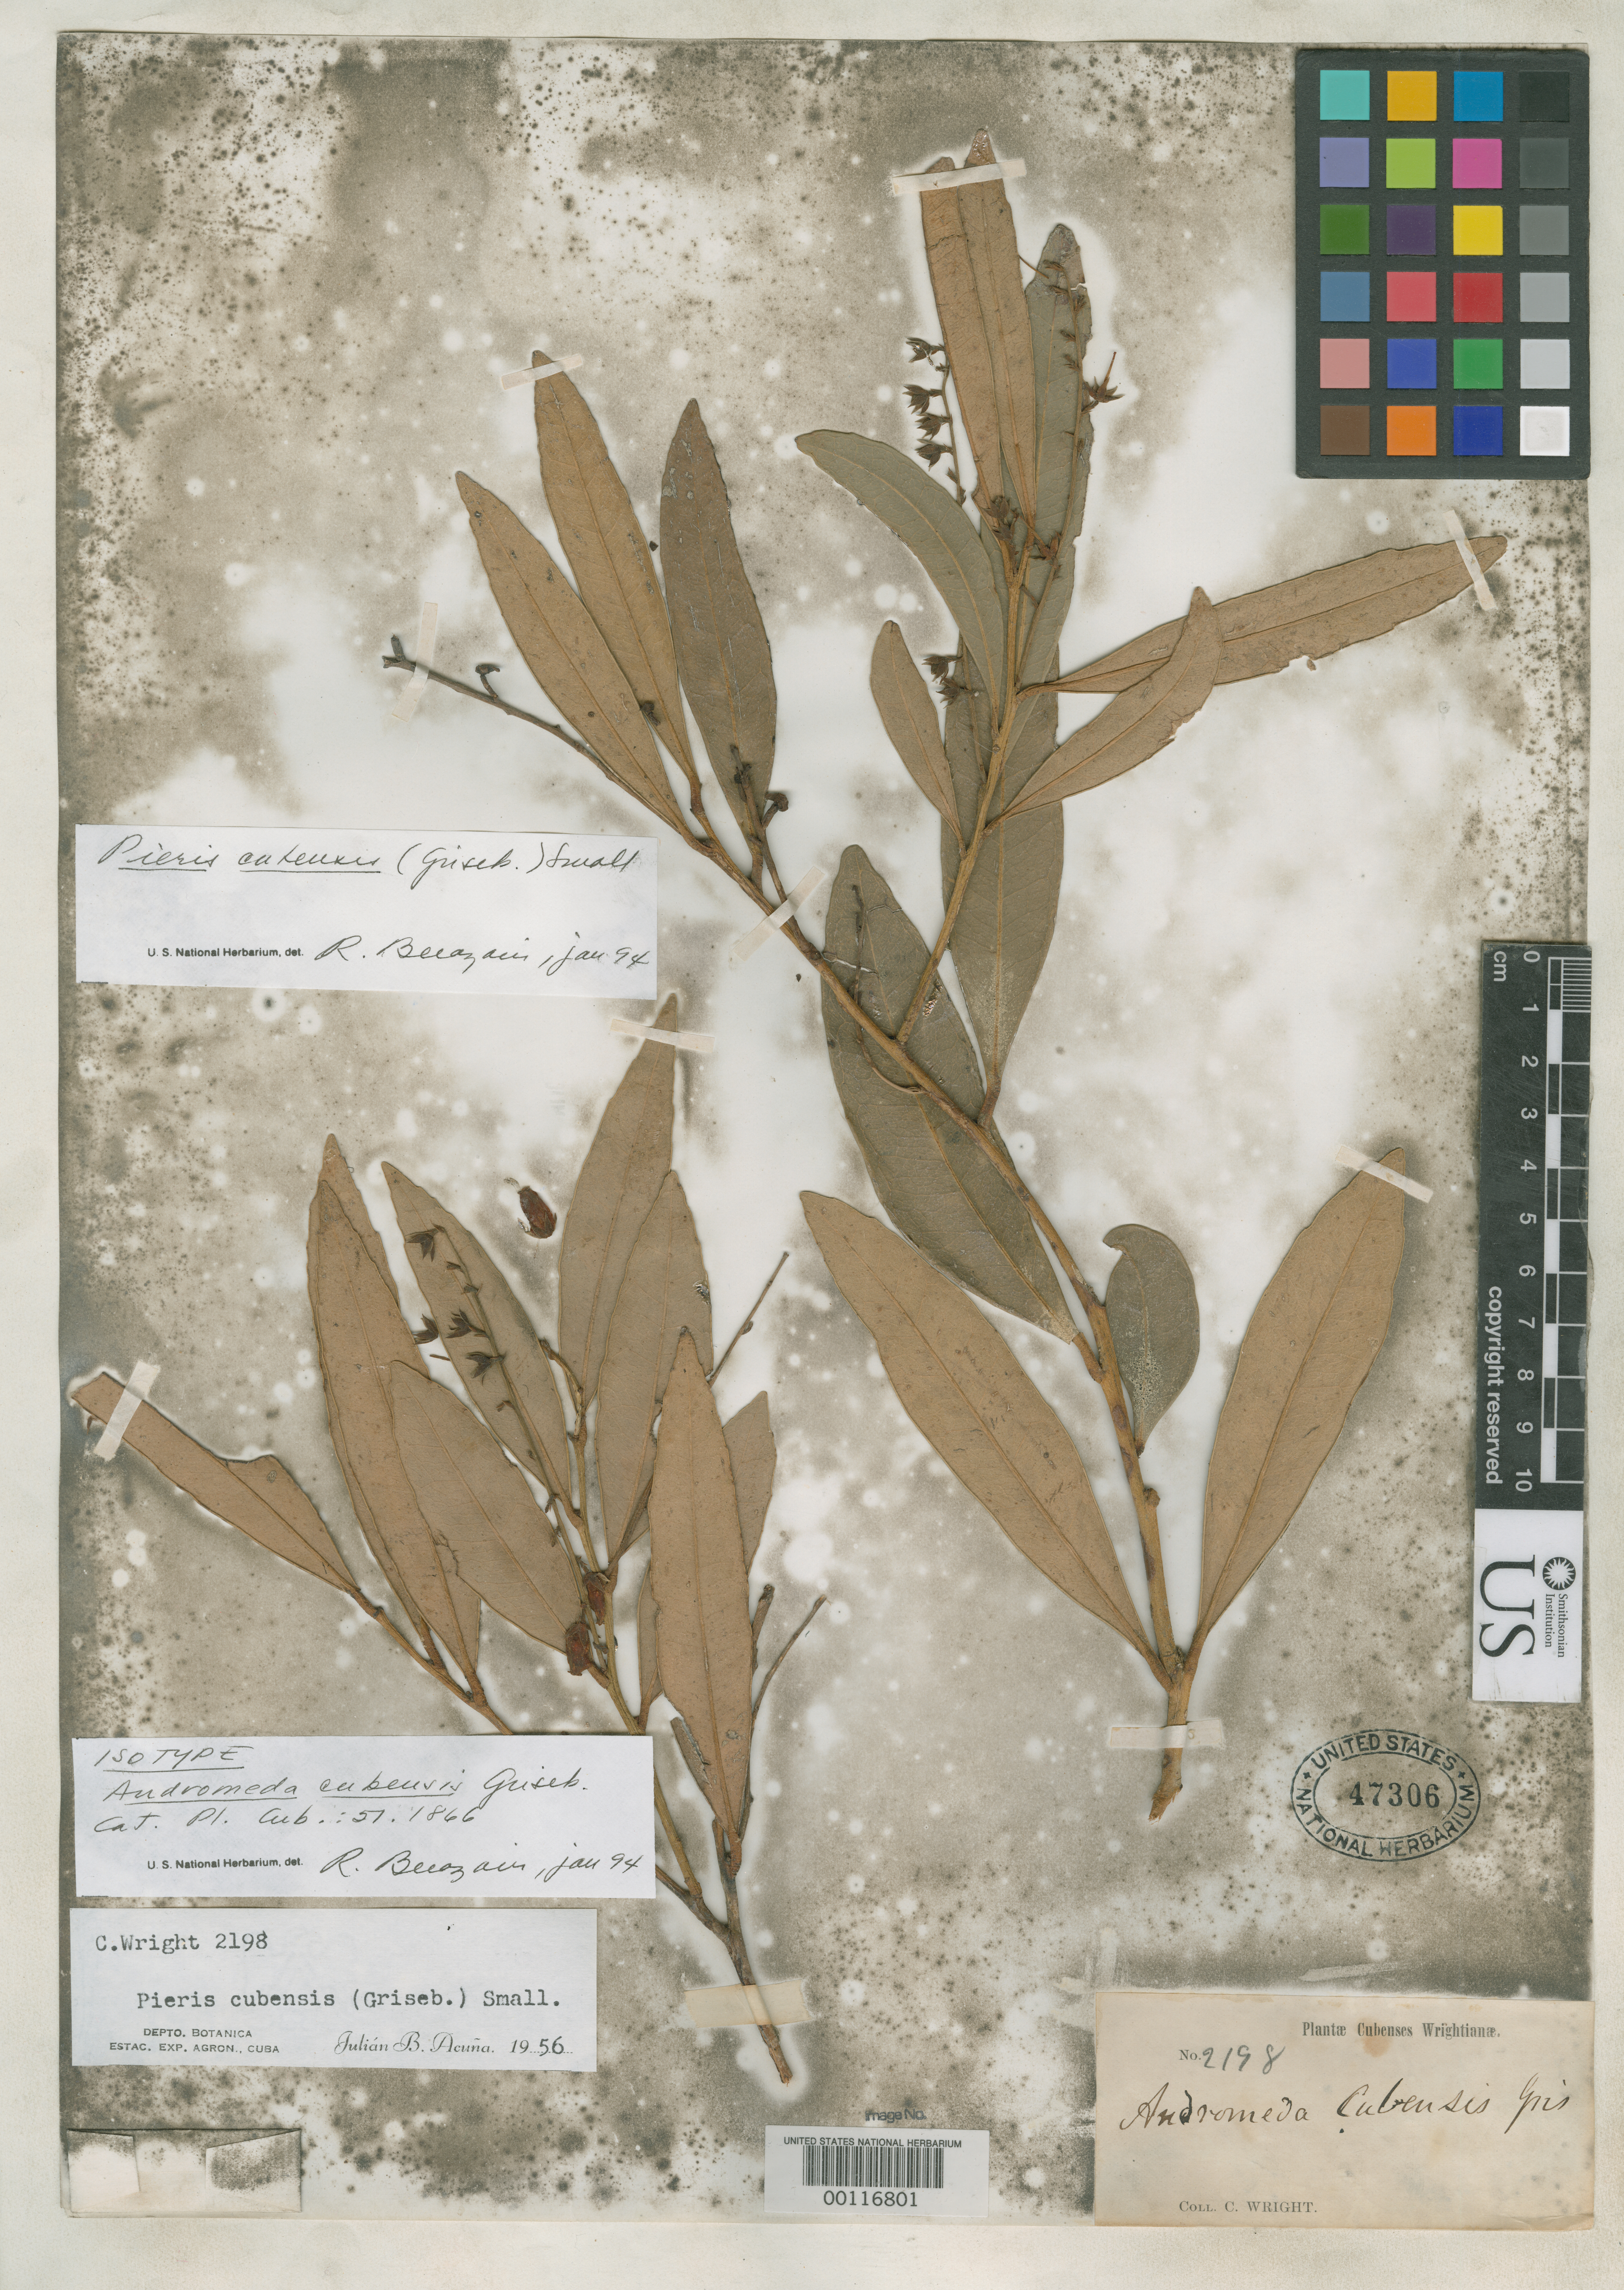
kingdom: Plantae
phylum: Tracheophyta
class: Magnoliopsida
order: Ericales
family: Ericaceae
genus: Andromeda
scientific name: Andromeda cubensis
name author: Griseb.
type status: Isotype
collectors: C. Wright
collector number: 2198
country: Cuba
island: Greater Antilles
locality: Western Cuba.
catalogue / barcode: US 47306